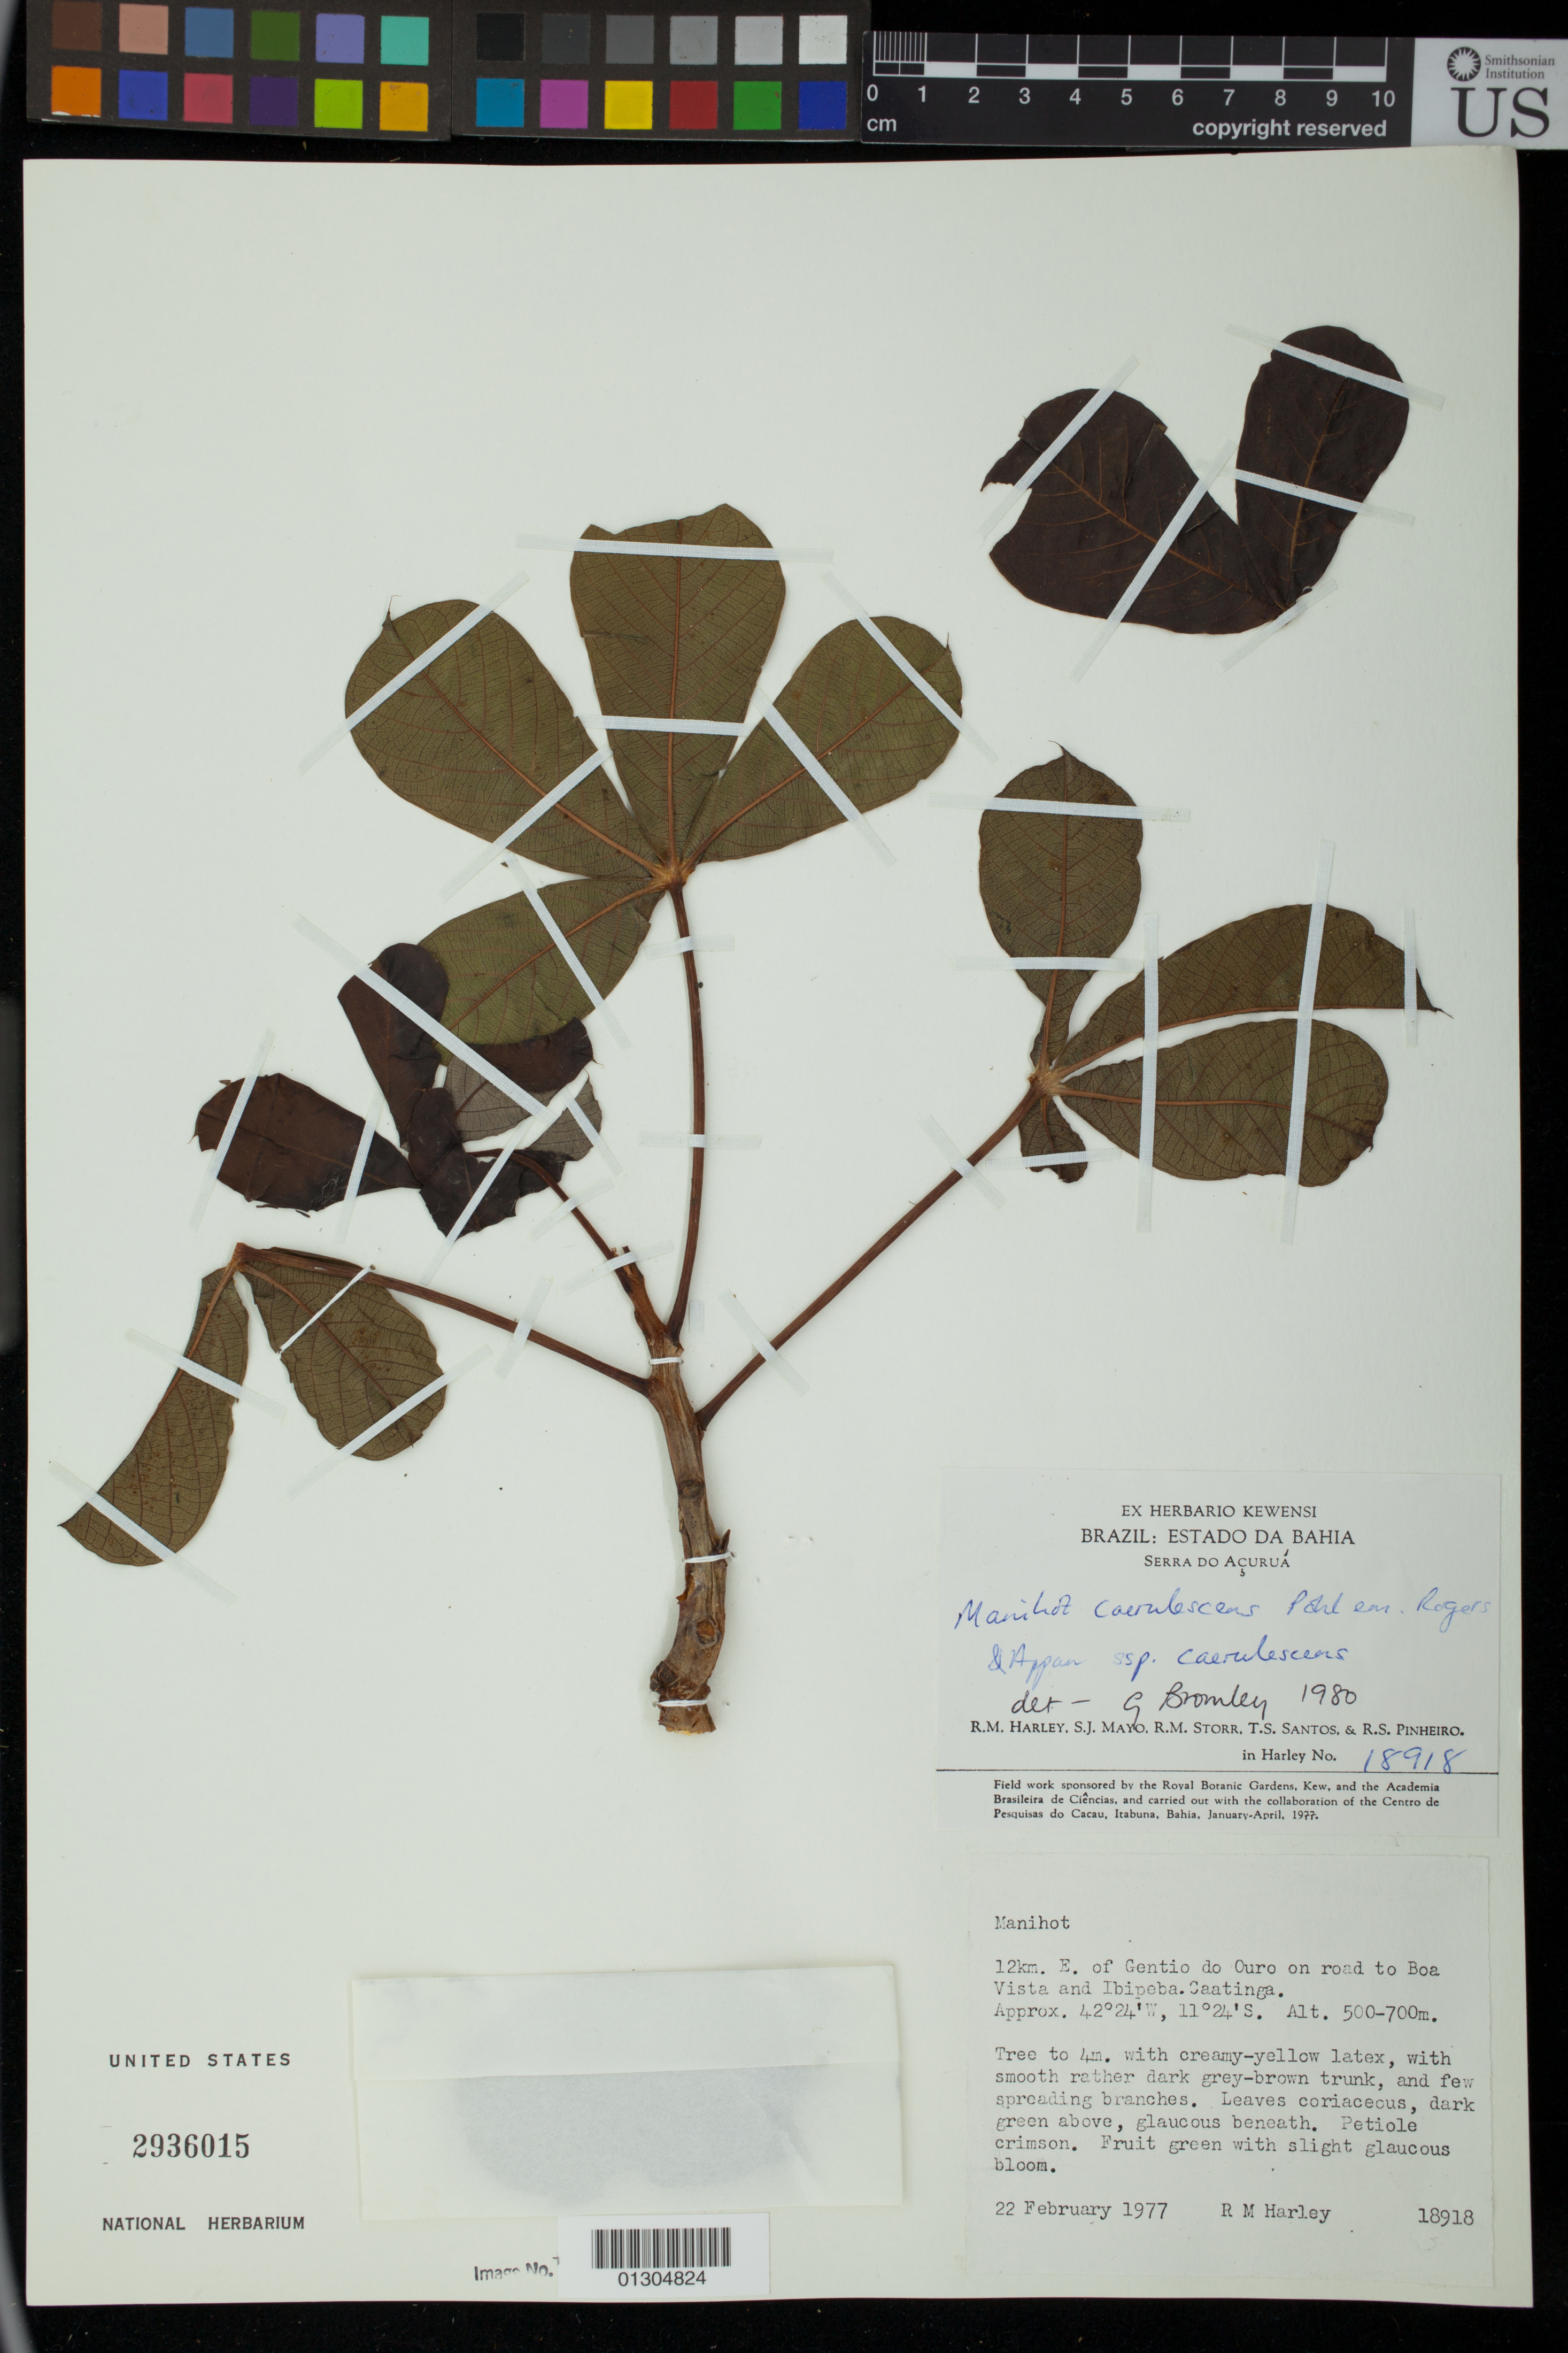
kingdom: Plantae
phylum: Tracheophyta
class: Magnoliopsida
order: Malpighiales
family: Euphorbiaceae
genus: Manihot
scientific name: Manihot caerulescens subsp. caerulescens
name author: Pohl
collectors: R. M. Harley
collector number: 18918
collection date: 1977-02-22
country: Brazil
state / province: Bahia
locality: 12 km E. of Gentio do Ouro on road to Boa Vista and Ibipeba. Caatinga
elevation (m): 500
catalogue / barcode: US 2936015